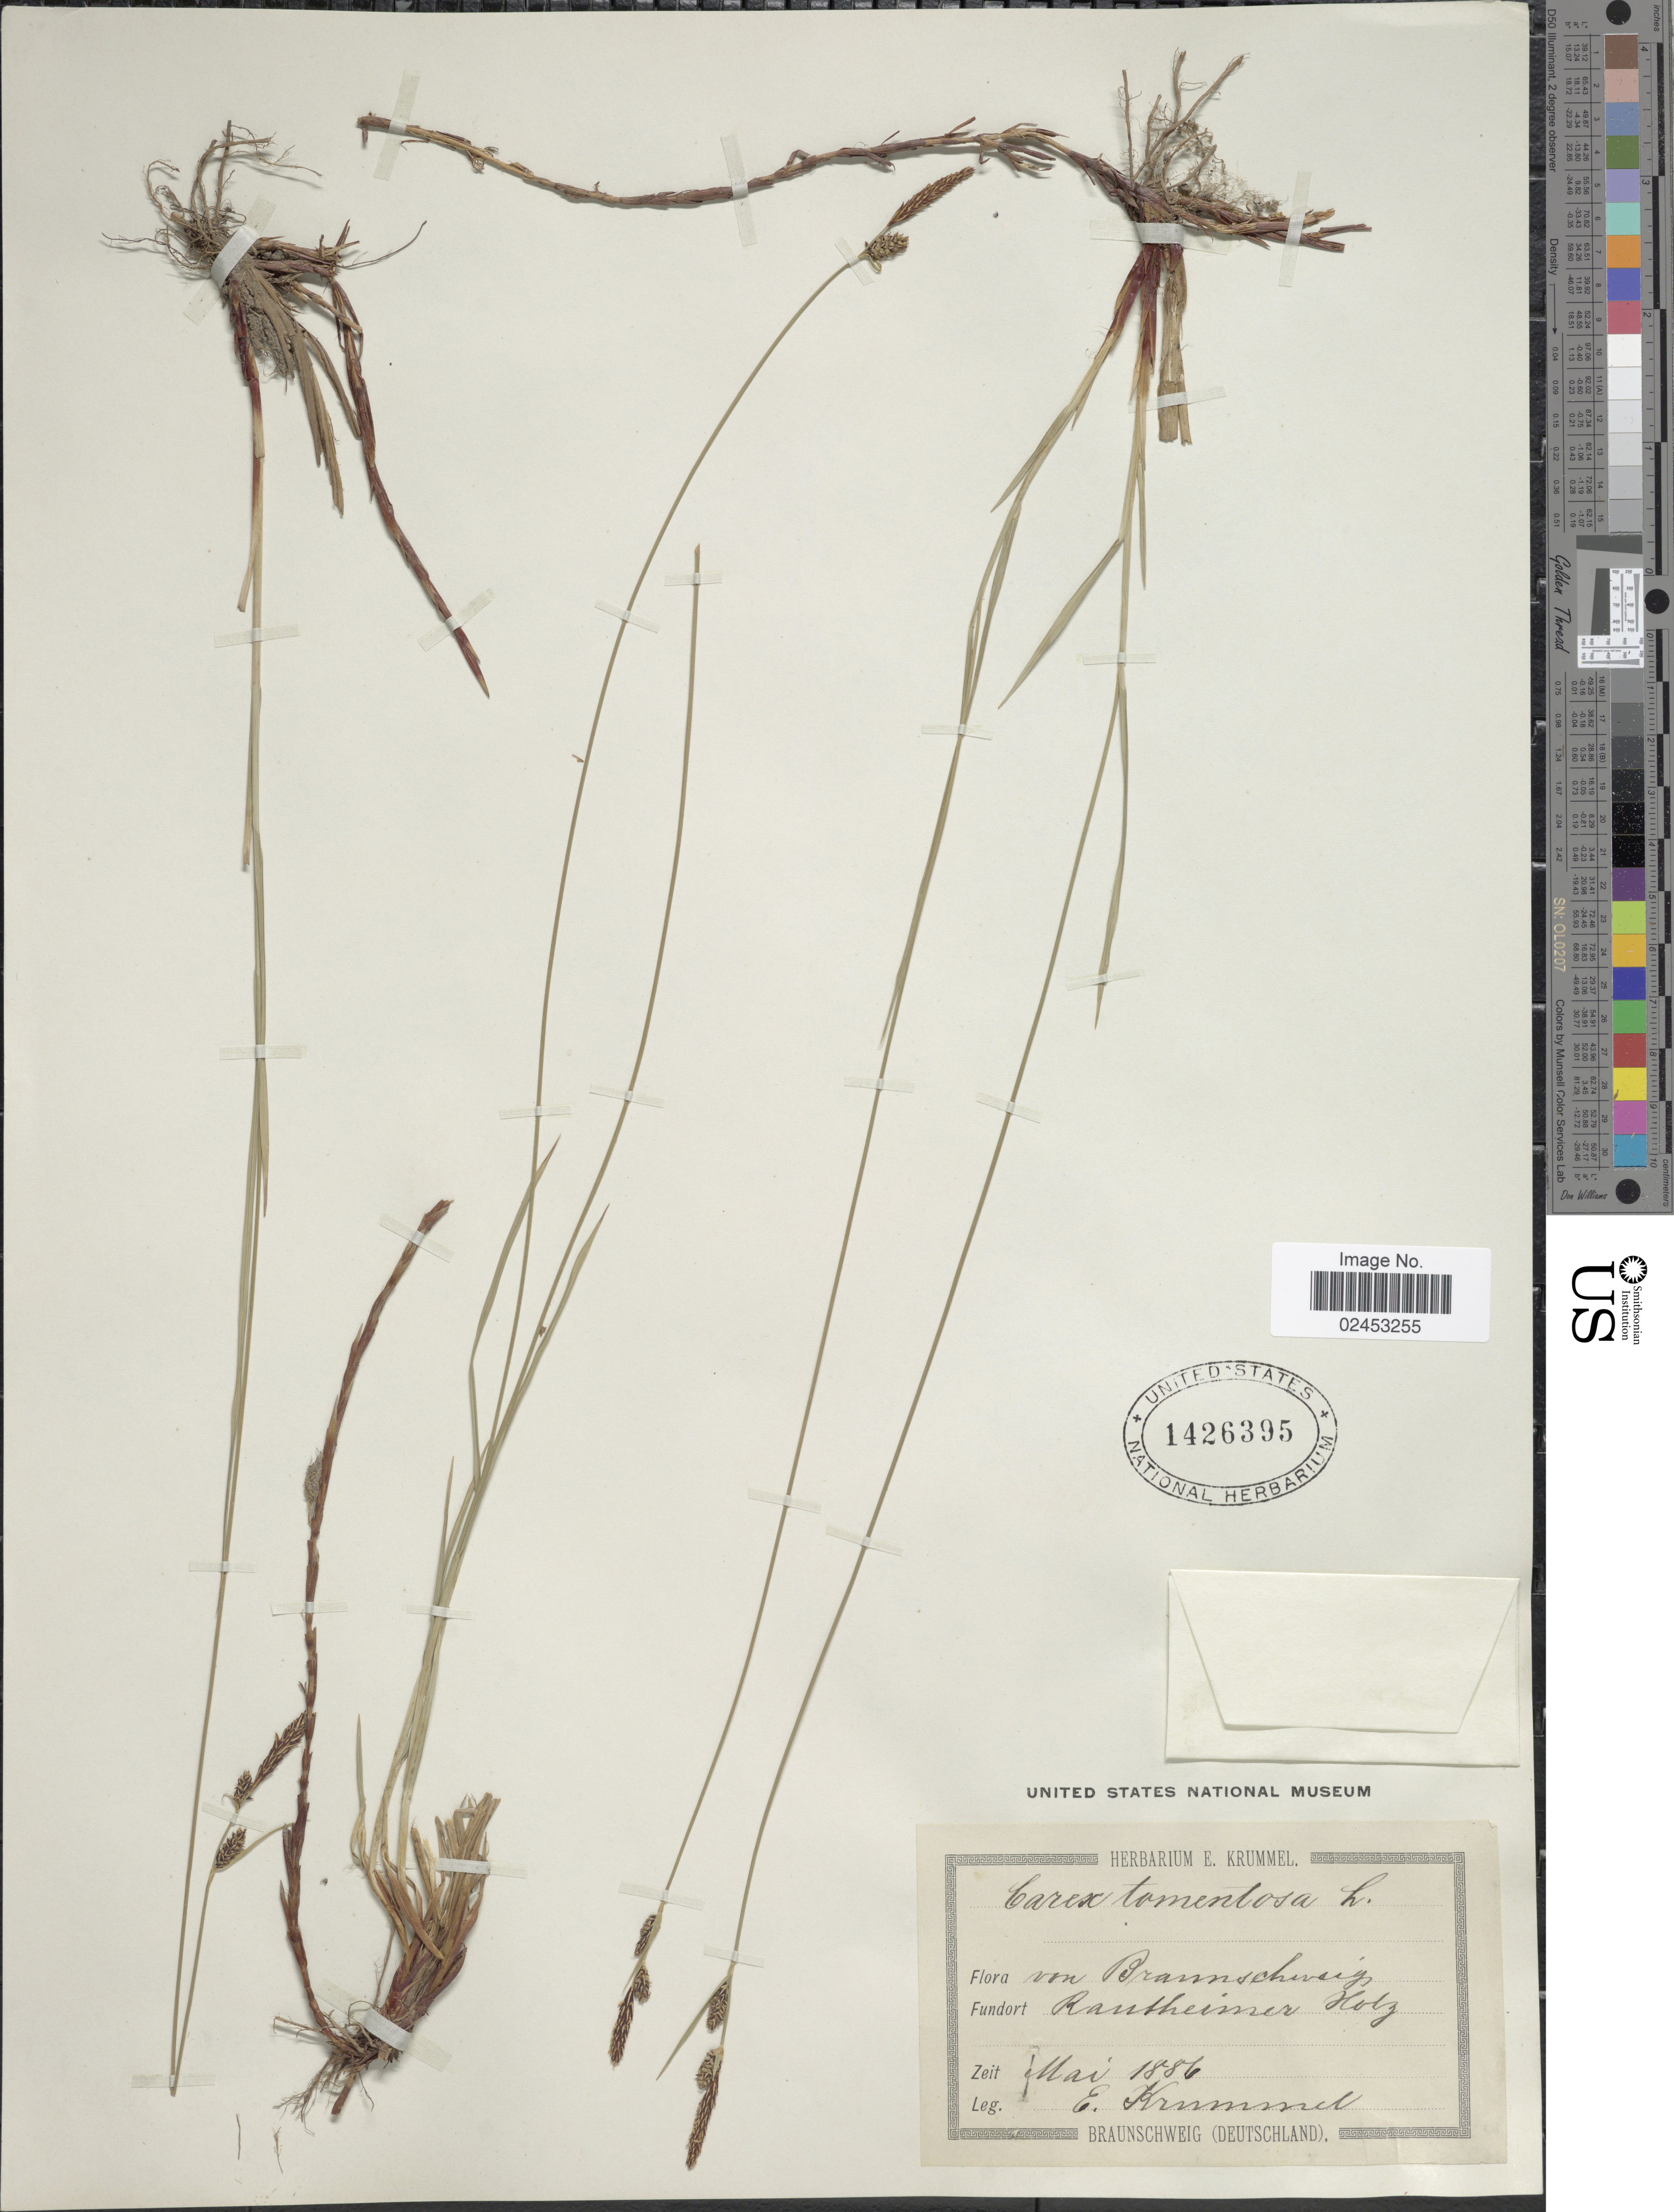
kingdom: Plantae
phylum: Tracheophyta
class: Liliopsida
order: Poales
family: Cyperaceae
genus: Carex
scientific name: Carex tomentosa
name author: L.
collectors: E. Krummel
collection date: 1886-05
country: Germany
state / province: Niedersachsen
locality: Von Braunschweig, Fundort Rautheimer Holz.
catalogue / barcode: US 1426395